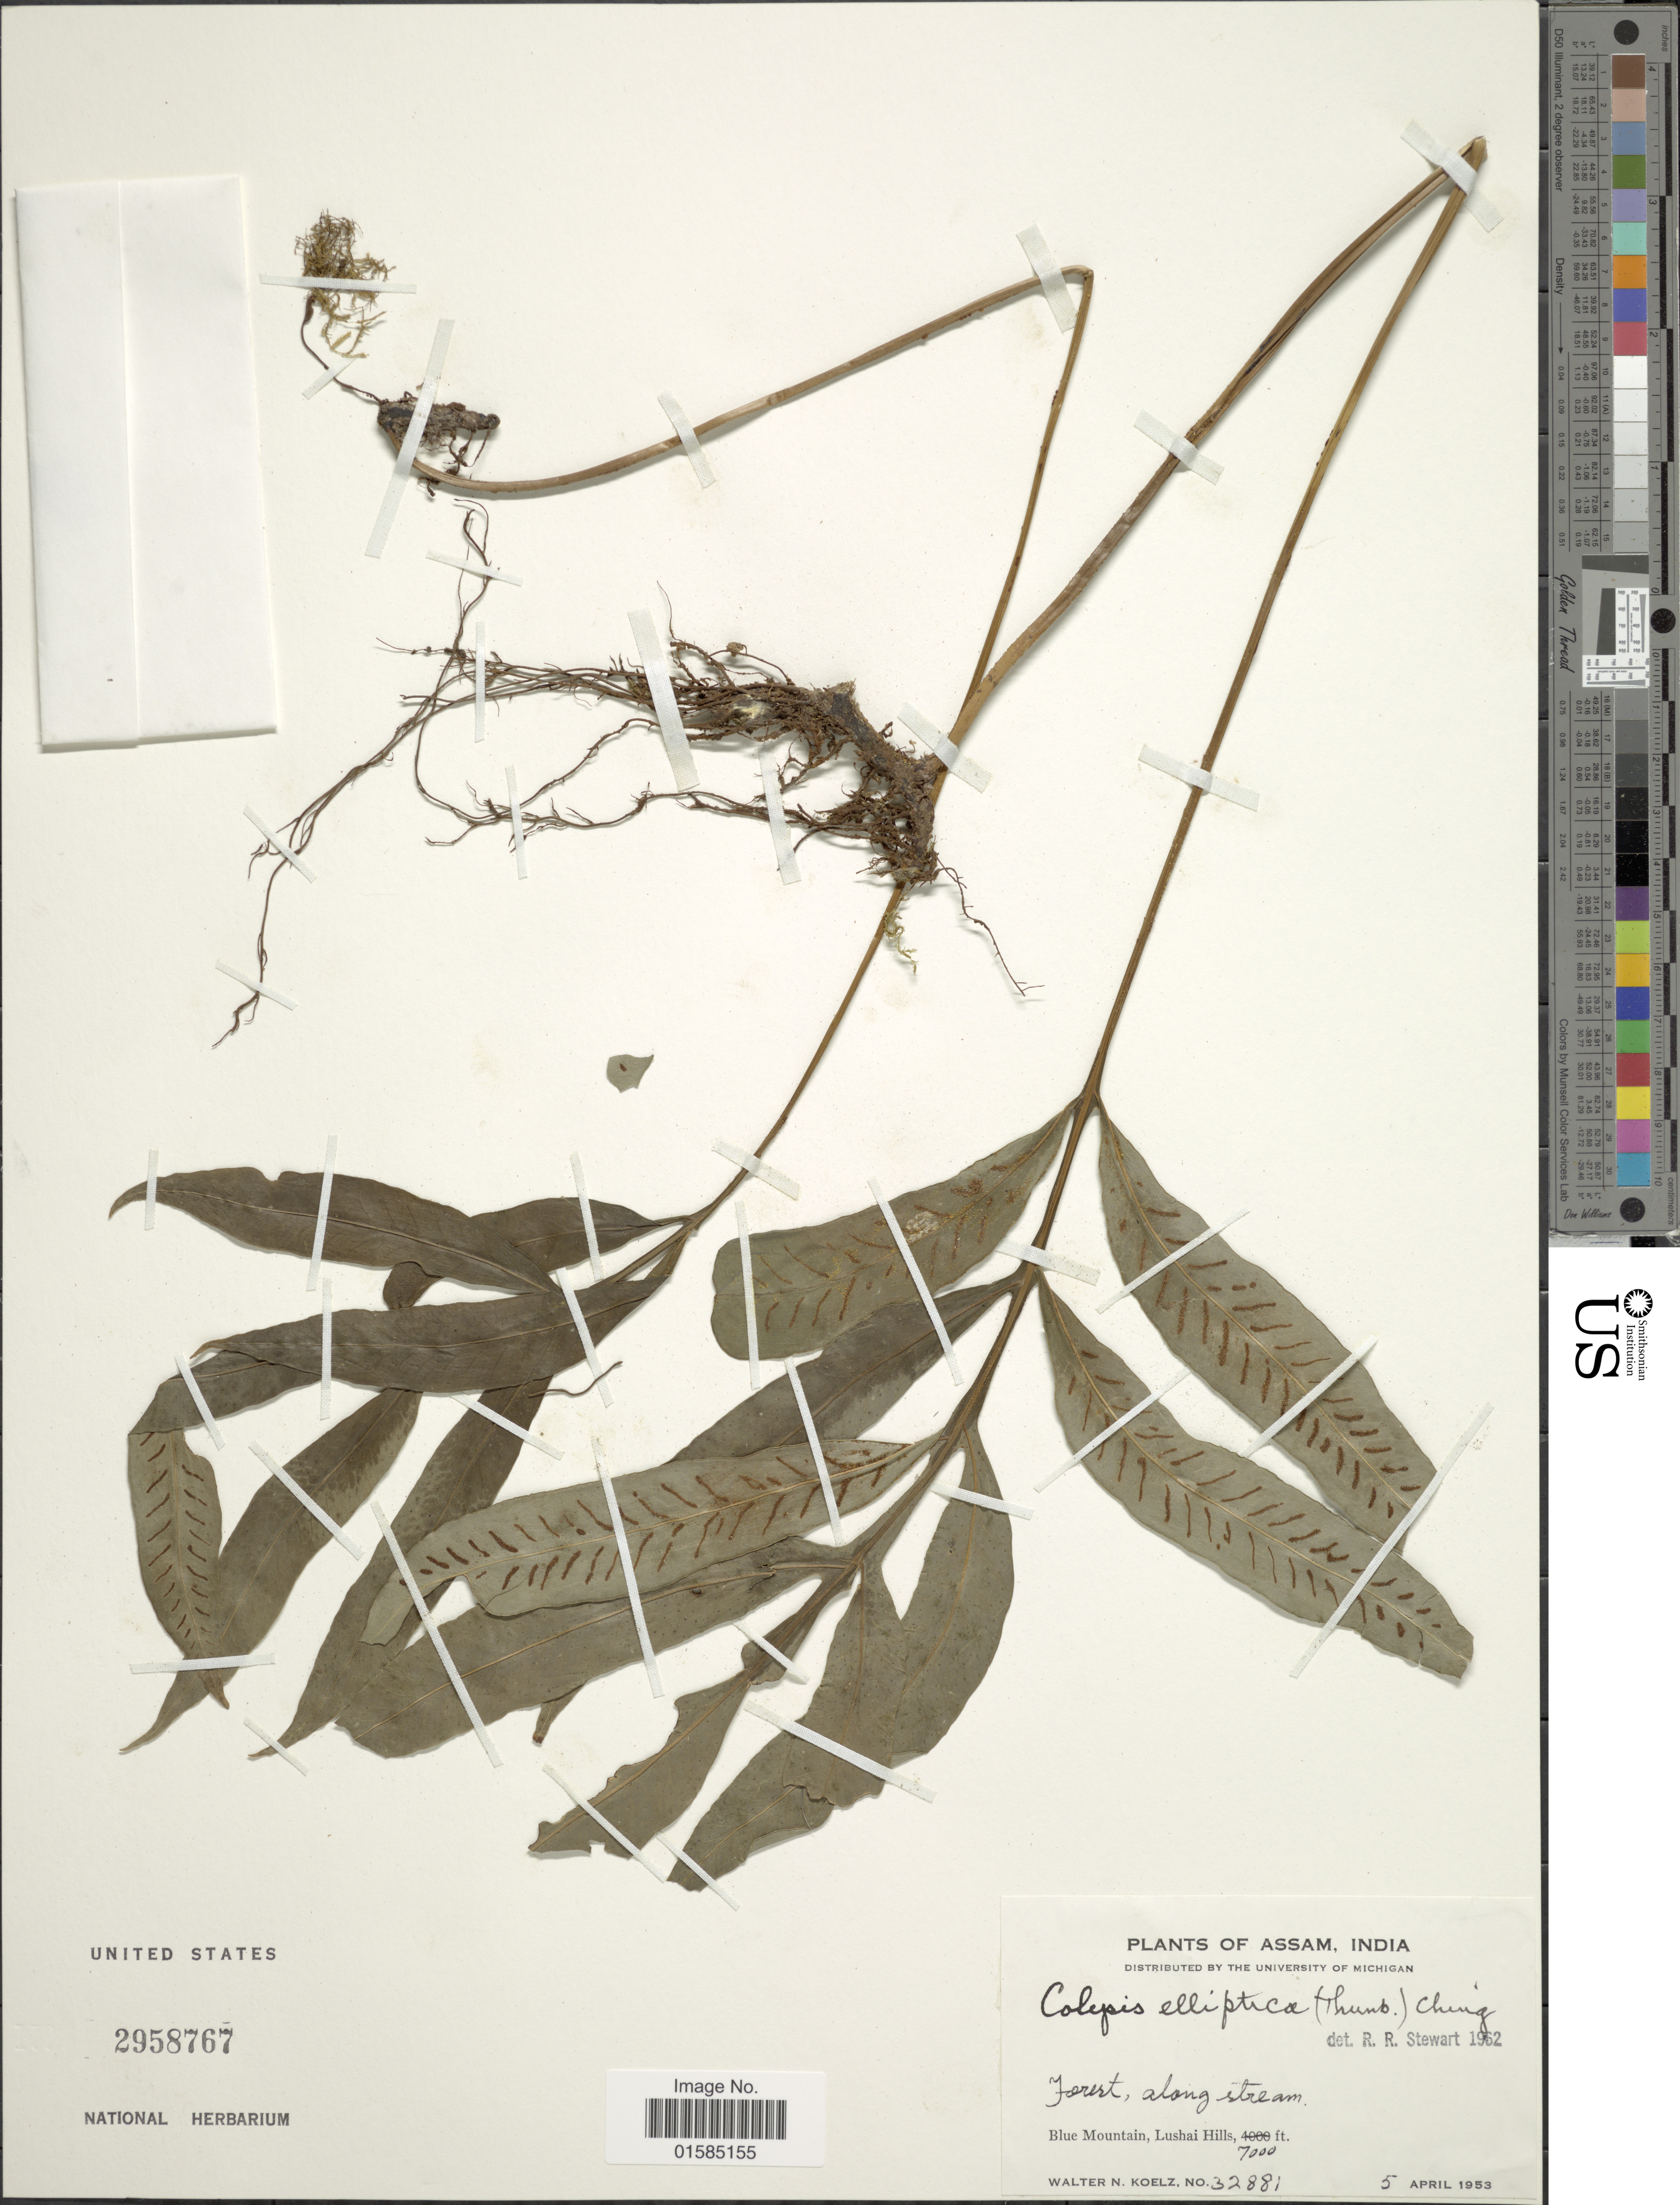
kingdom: Plantae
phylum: Tracheophyta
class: Polypodiopsida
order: Polypodiales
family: Polypodiaceae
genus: Leptochilus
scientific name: Leptochilus ellipticus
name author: (Thunb.) Noot.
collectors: W. N. Koelz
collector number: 32881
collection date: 1953-04-05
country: India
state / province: Assam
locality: Assam, India, Blue Mountain, Lushai Hills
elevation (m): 2134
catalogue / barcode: US 2958767